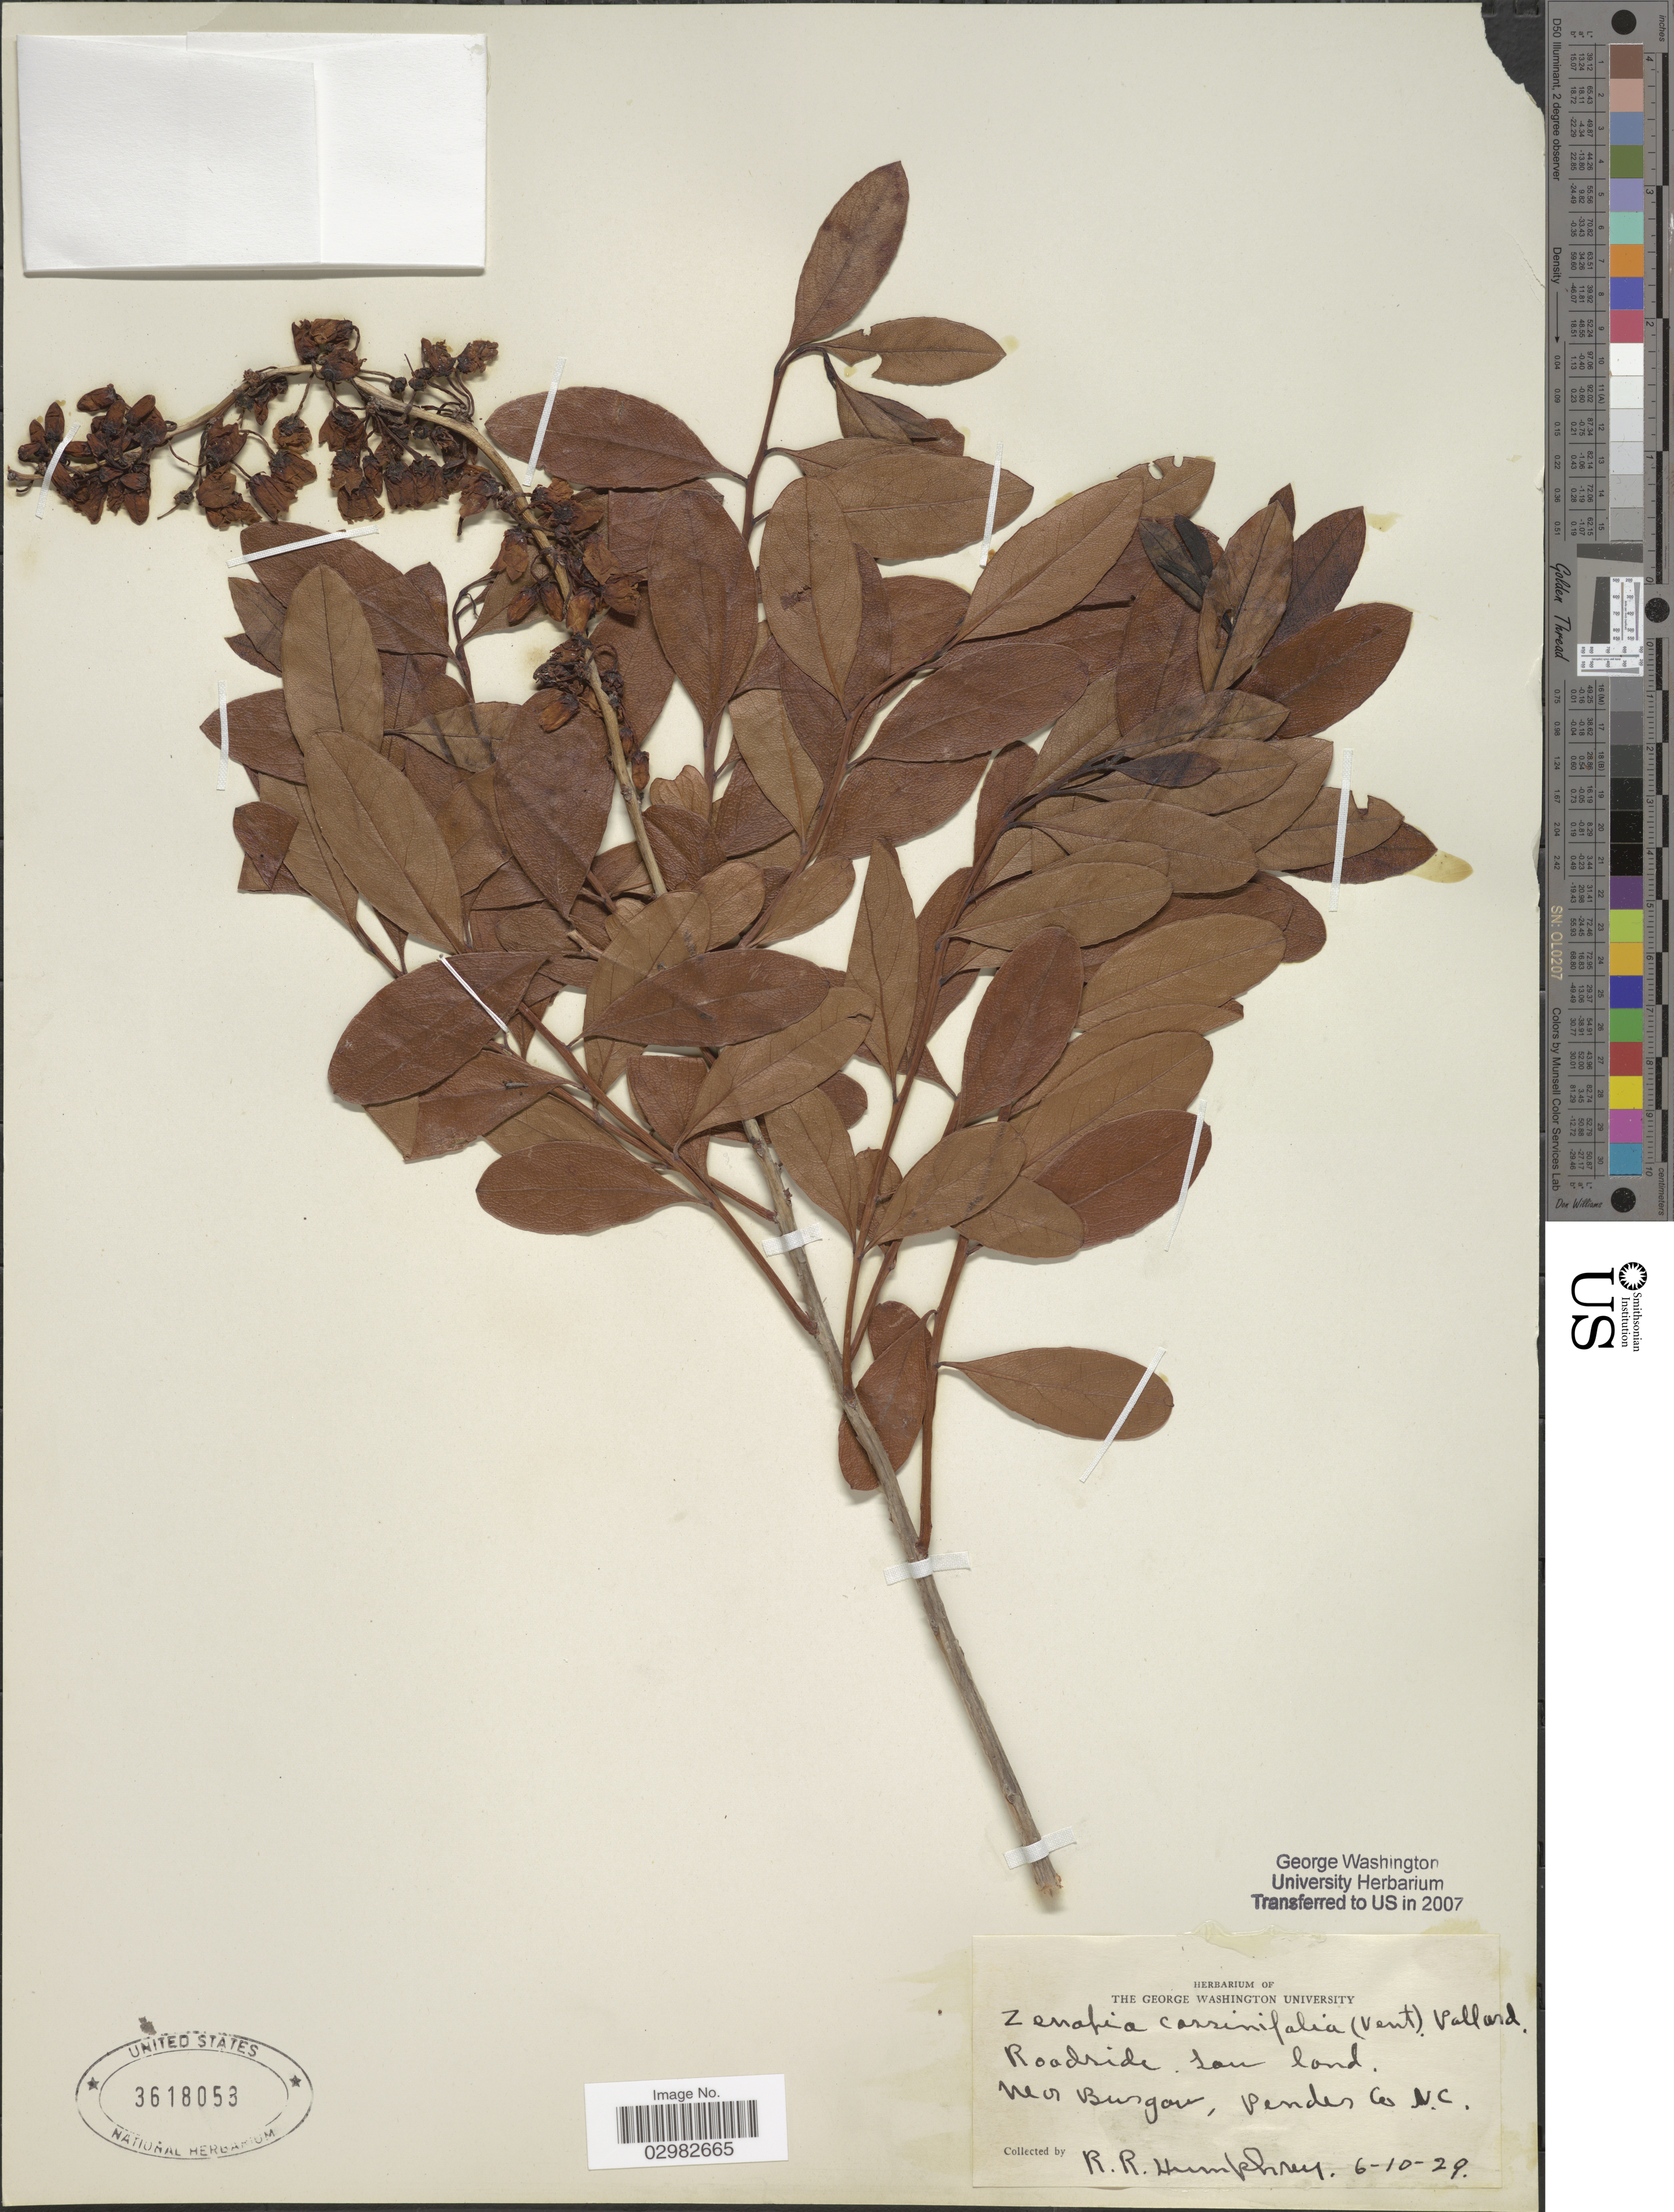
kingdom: Plantae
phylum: Tracheophyta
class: Magnoliopsida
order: Ericales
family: Ericaceae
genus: Zenobia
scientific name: Zenobia pulverulenta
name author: (W. Bartram ex Willd.) Pollard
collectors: R. Humphrey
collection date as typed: Transcribed d/m/y: 10/6/29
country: United States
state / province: North Carolina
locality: Roadside, Low land, near Burgaw, Pender Co.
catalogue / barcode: US 3618053